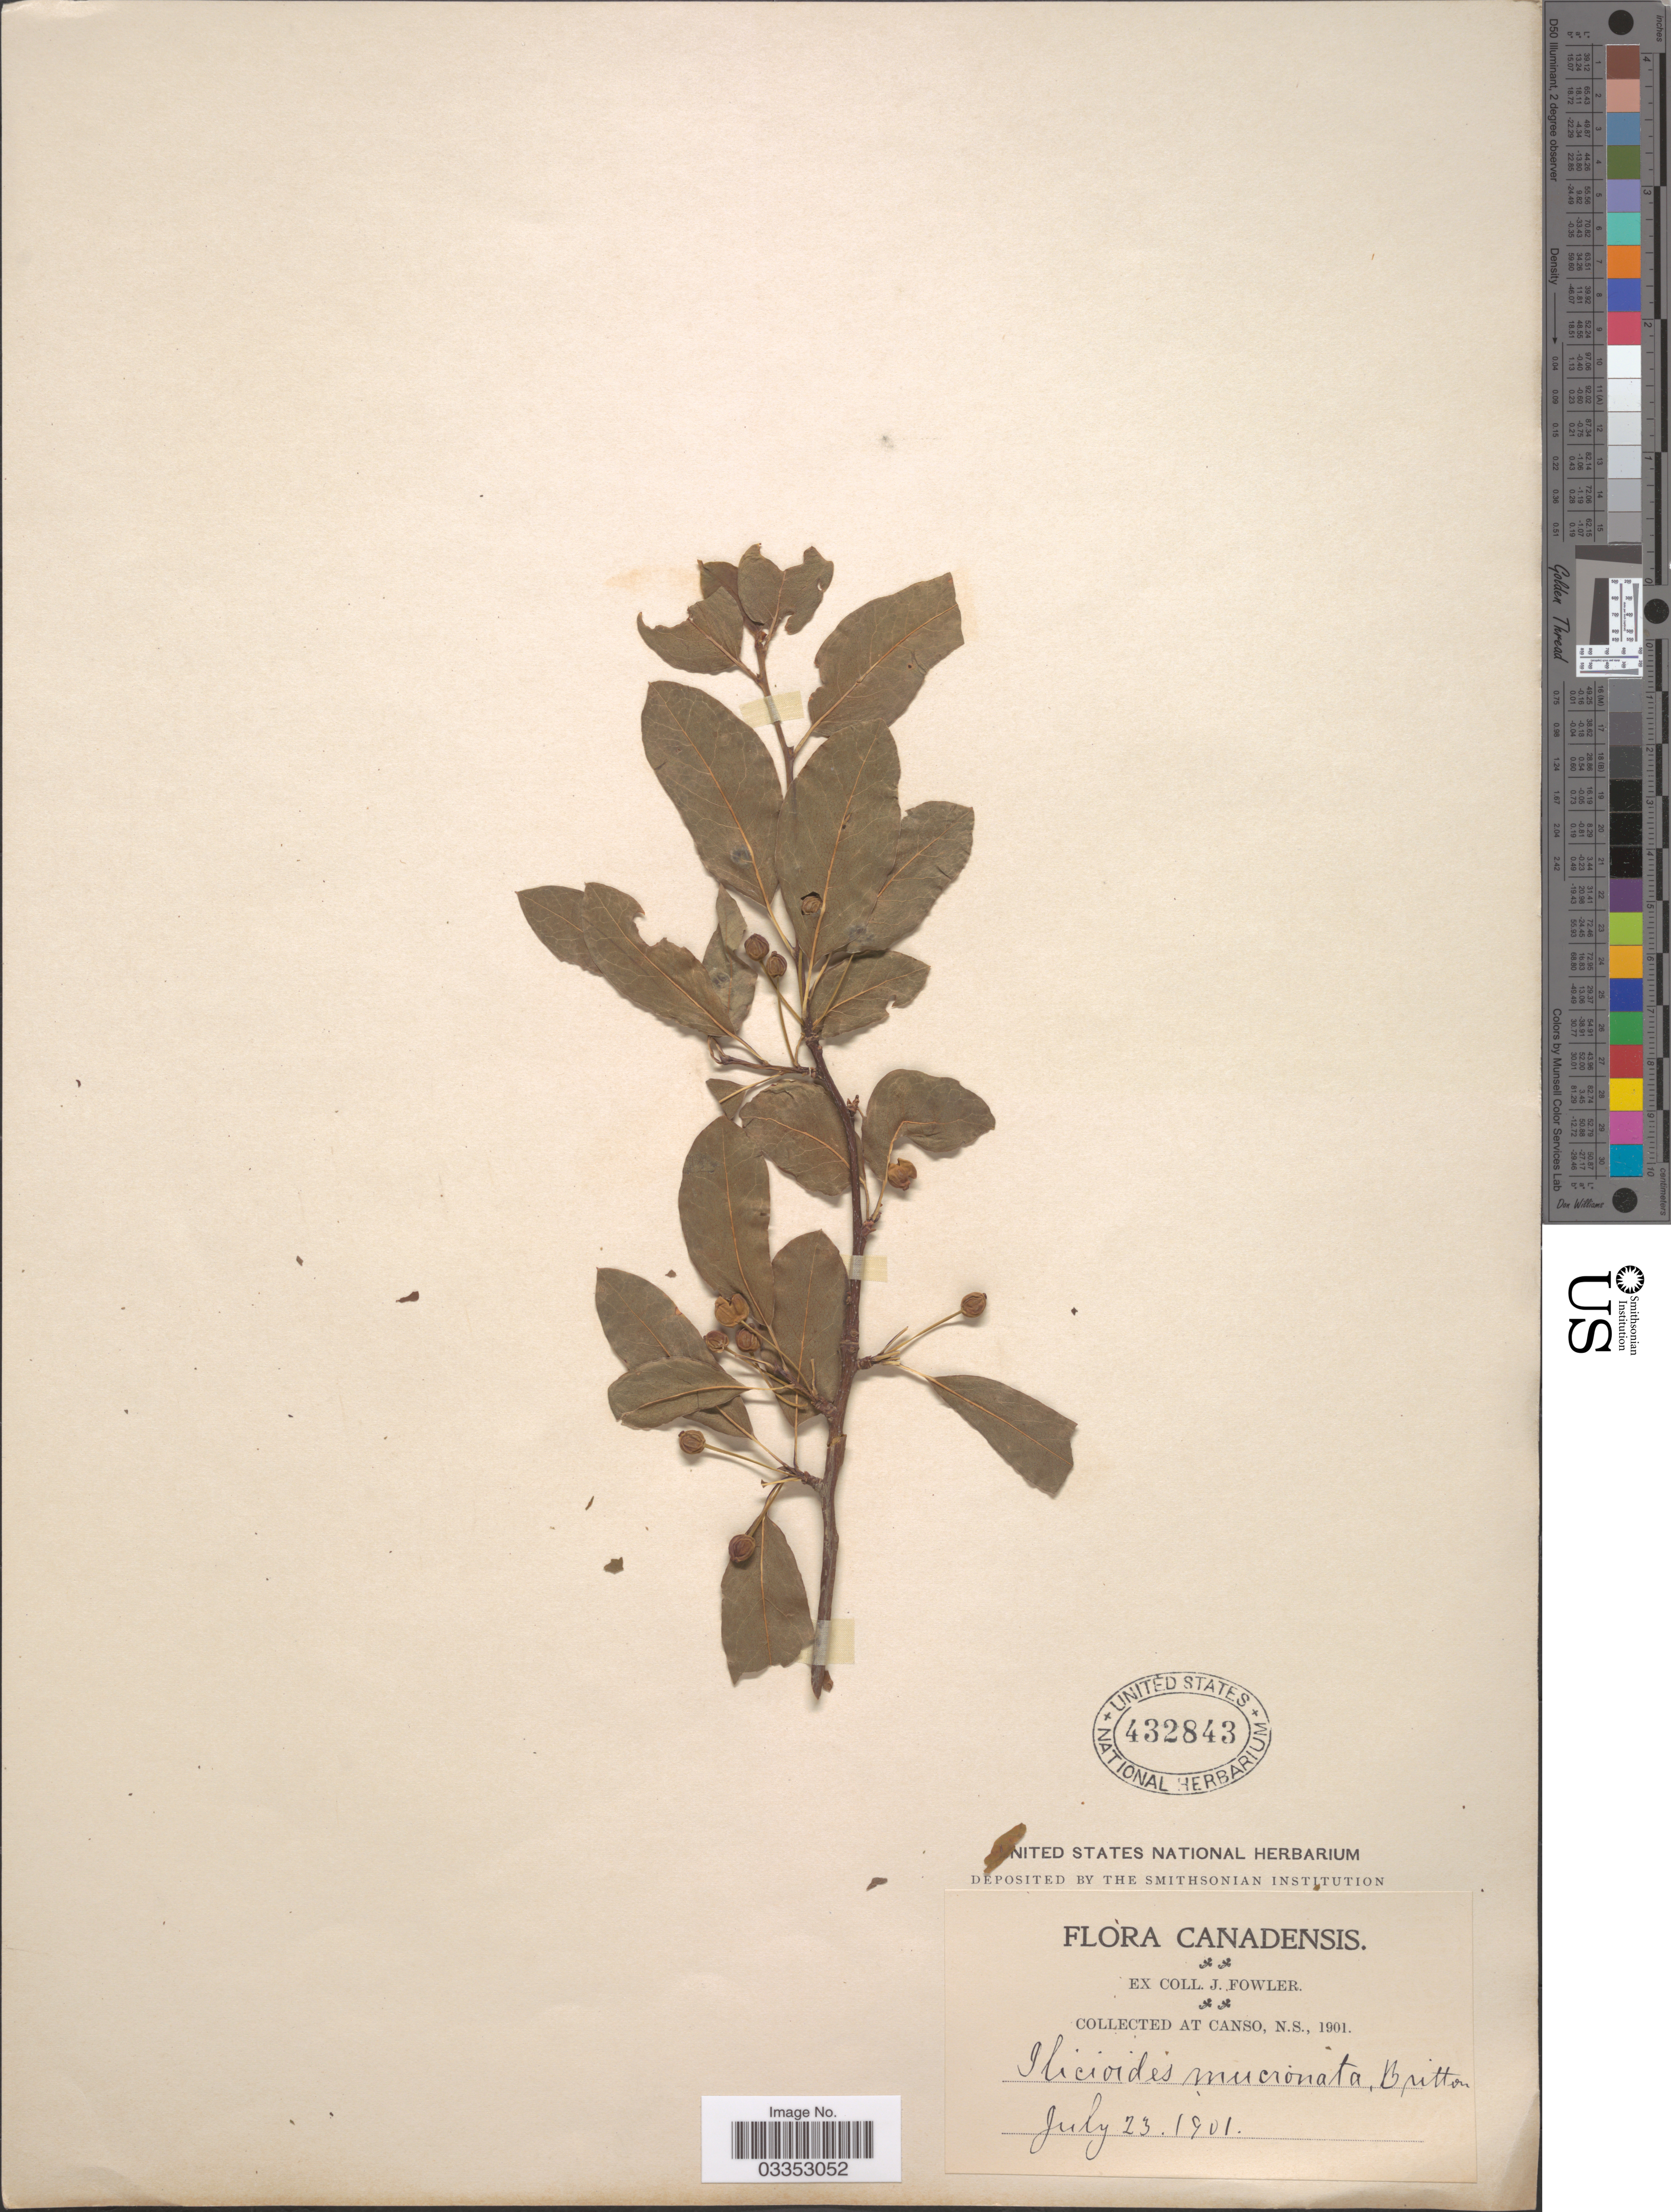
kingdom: Plantae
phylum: Tracheophyta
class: Magnoliopsida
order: Aquifoliales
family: Aquifoliaceae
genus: Nemopanthus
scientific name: Nemopanthus mucronatus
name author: (L.) Trel.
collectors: J. Fowler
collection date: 1901-07-23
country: Canada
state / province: Nova Scotia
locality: At Canso, N.S.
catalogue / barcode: US 432843